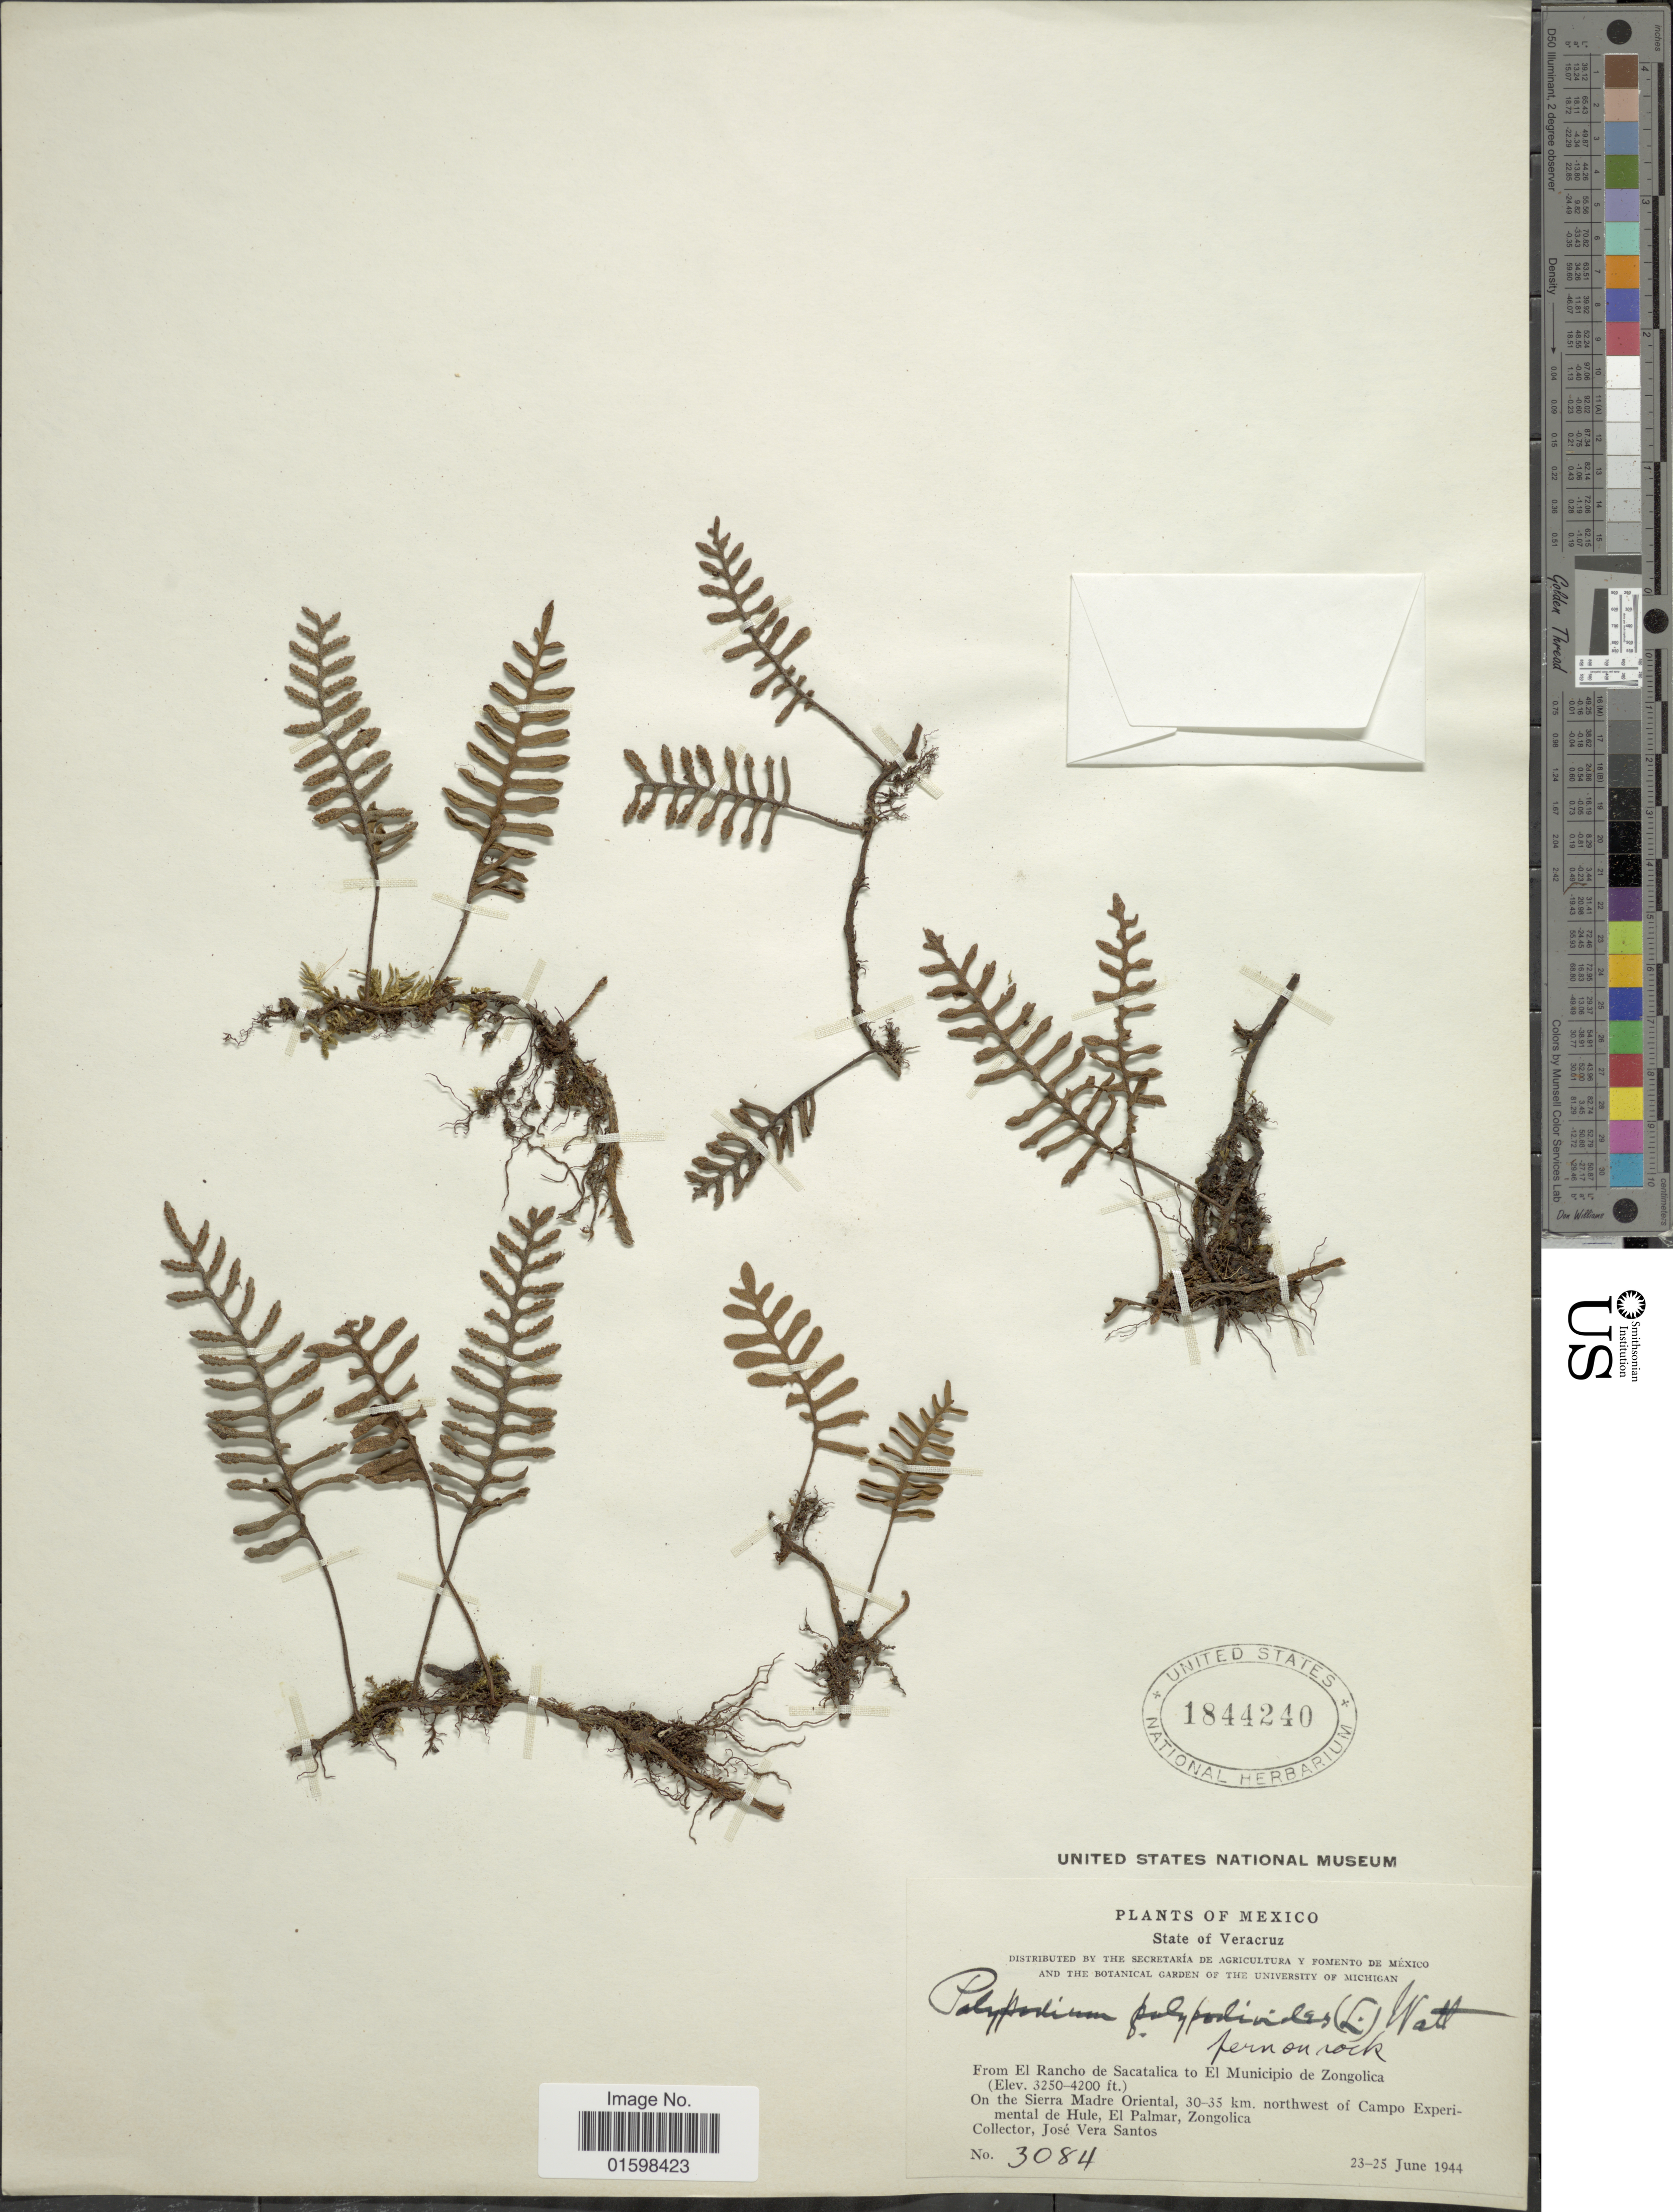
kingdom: Plantae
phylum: Tracheophyta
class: Polypodiopsida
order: Polypodiales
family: Polypodiaceae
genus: Pleopeltis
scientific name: Pleopeltis polypodioides var. michauxiana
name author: (Weath.) E.G. Andrews & Windham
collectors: J. V. Santos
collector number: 3084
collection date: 1944-06-23/1944-06-25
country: Mexico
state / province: Veracruz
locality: State of Vera Cruz. From El Rancho de Sacatalica to El Municipio de Zongolica. On the Sierra madre Oriental, 30-35 northwest of Campo Experimental de Hule, El Palmar, Zongolica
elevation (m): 991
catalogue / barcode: US 1844240